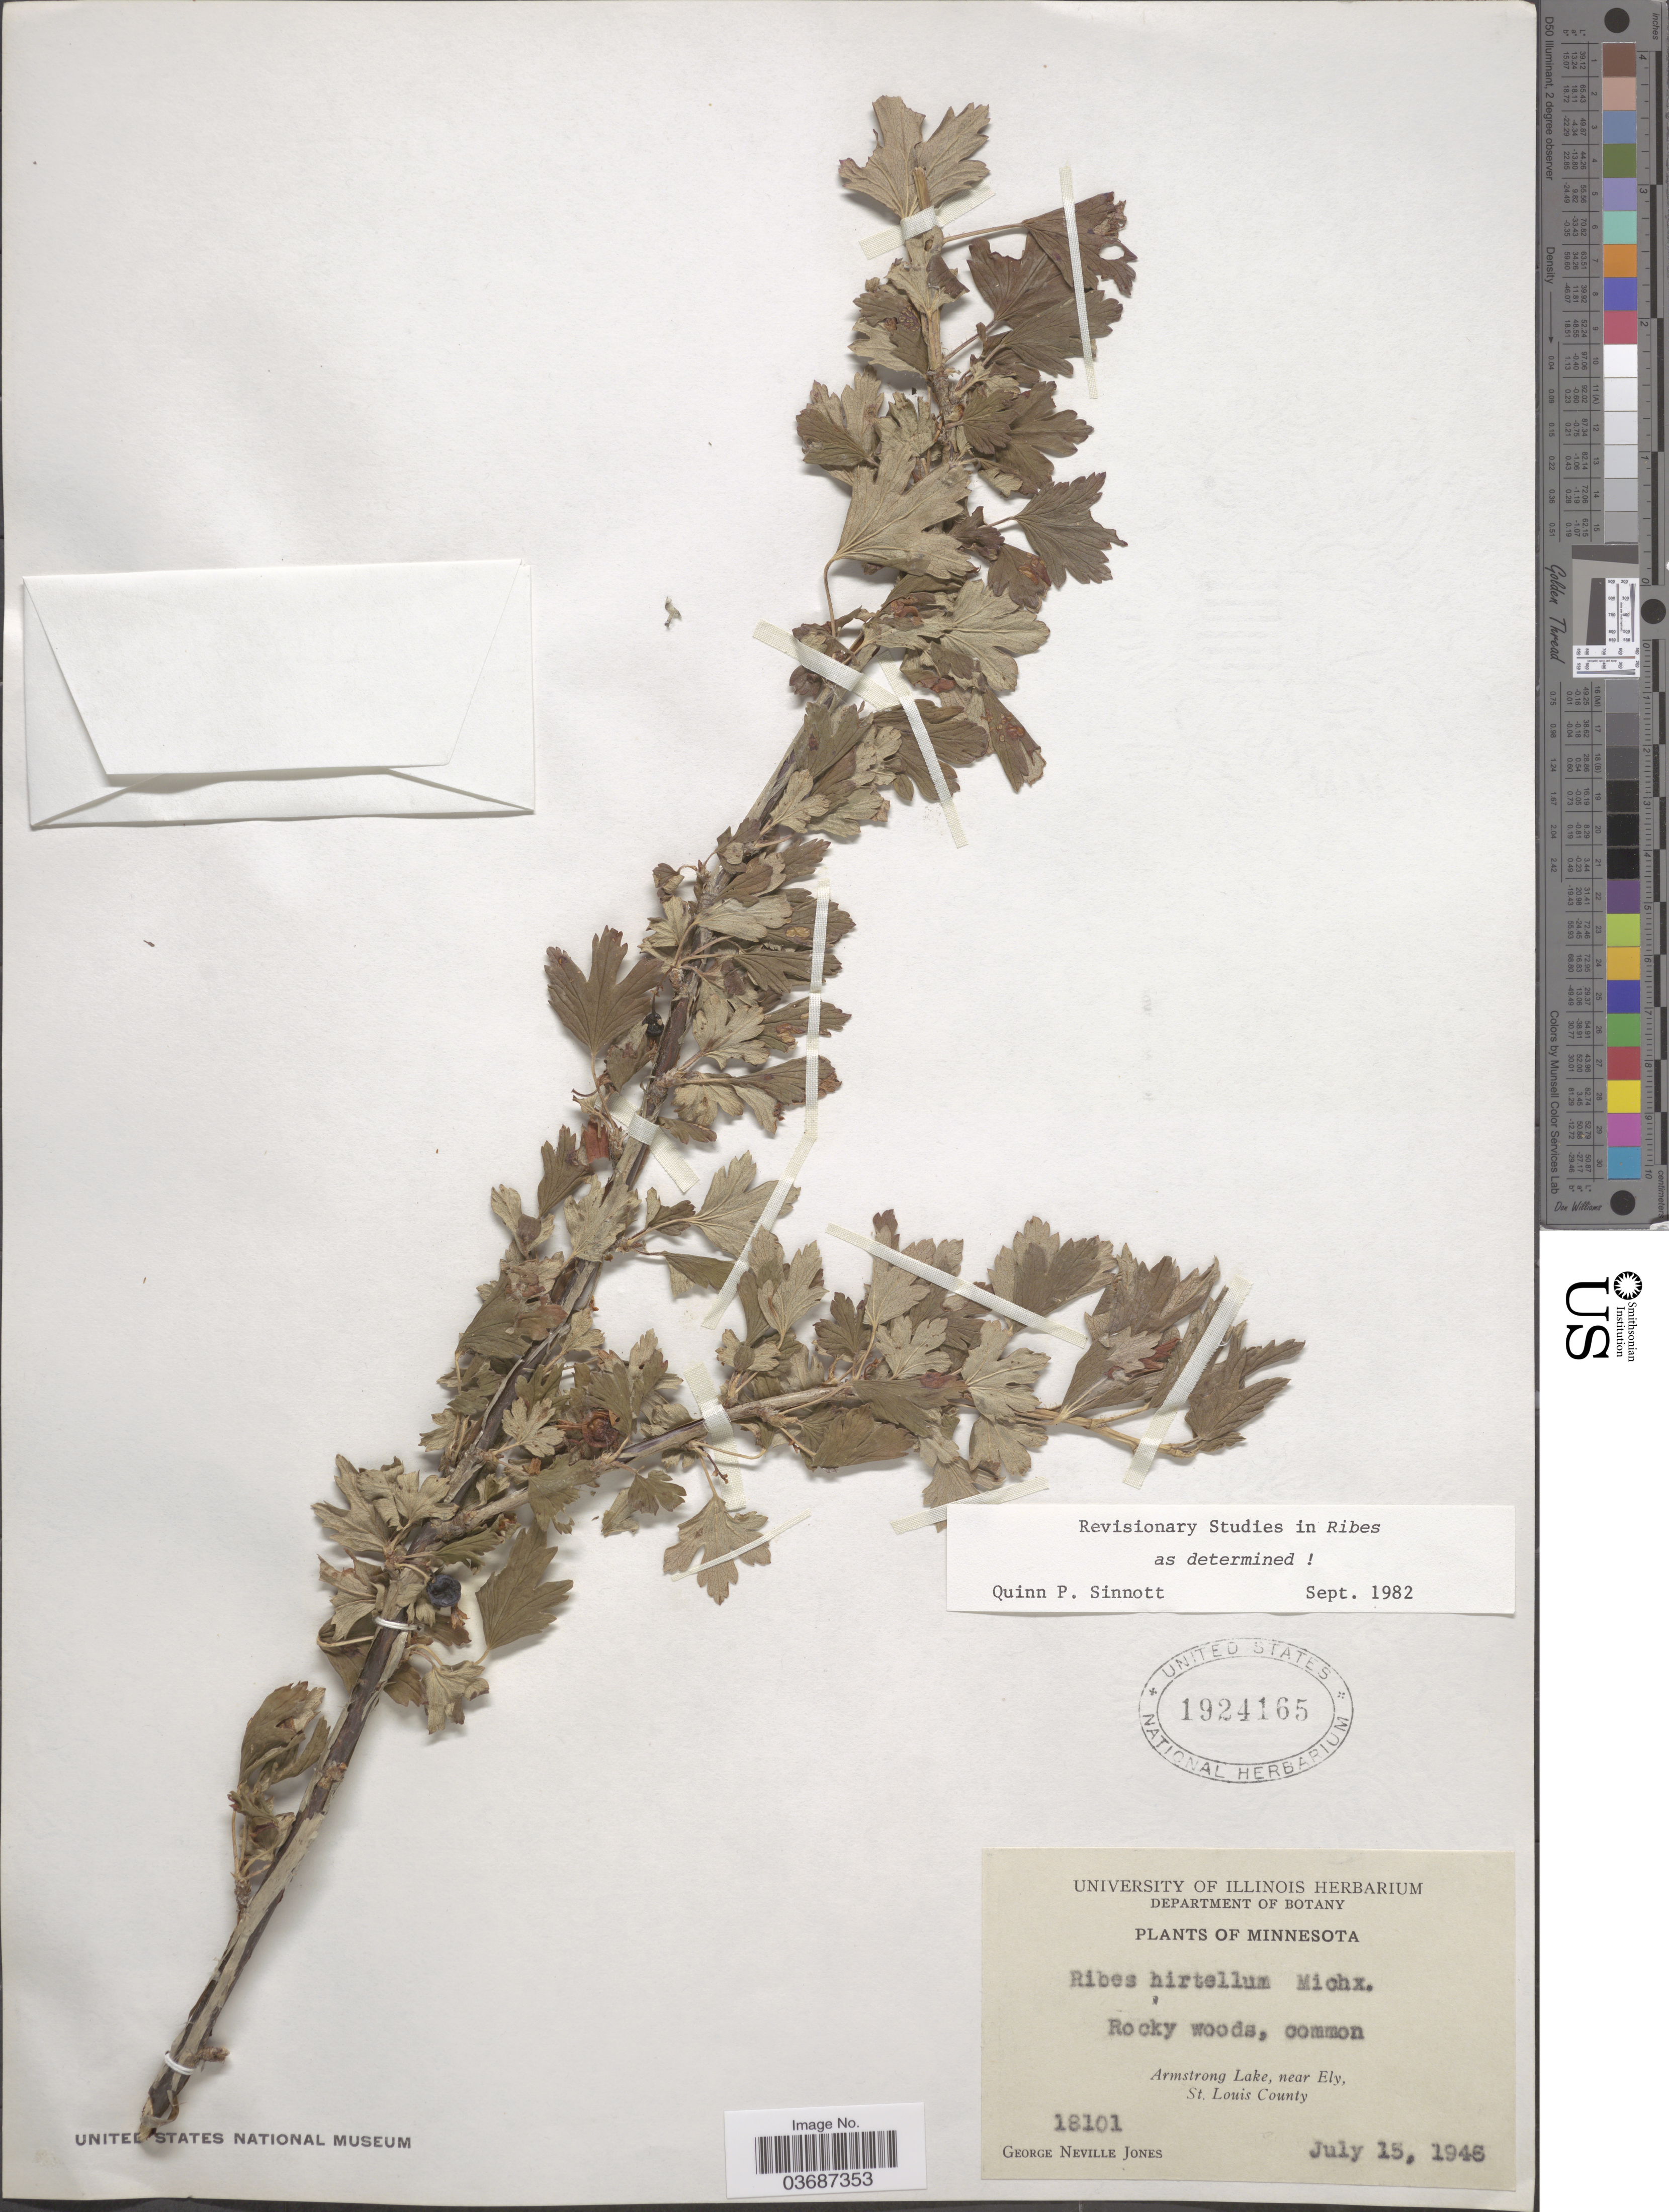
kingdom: Plantae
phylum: Tracheophyta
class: Magnoliopsida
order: Saxifragales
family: Grossulariaceae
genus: Ribes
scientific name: Ribes hirtellum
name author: Michx.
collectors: G. N. Jones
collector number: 18101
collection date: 1948-07-15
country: United States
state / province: Minnesota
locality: Armstrong Lake, near Ely, St. Louis County.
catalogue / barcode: US 1924165